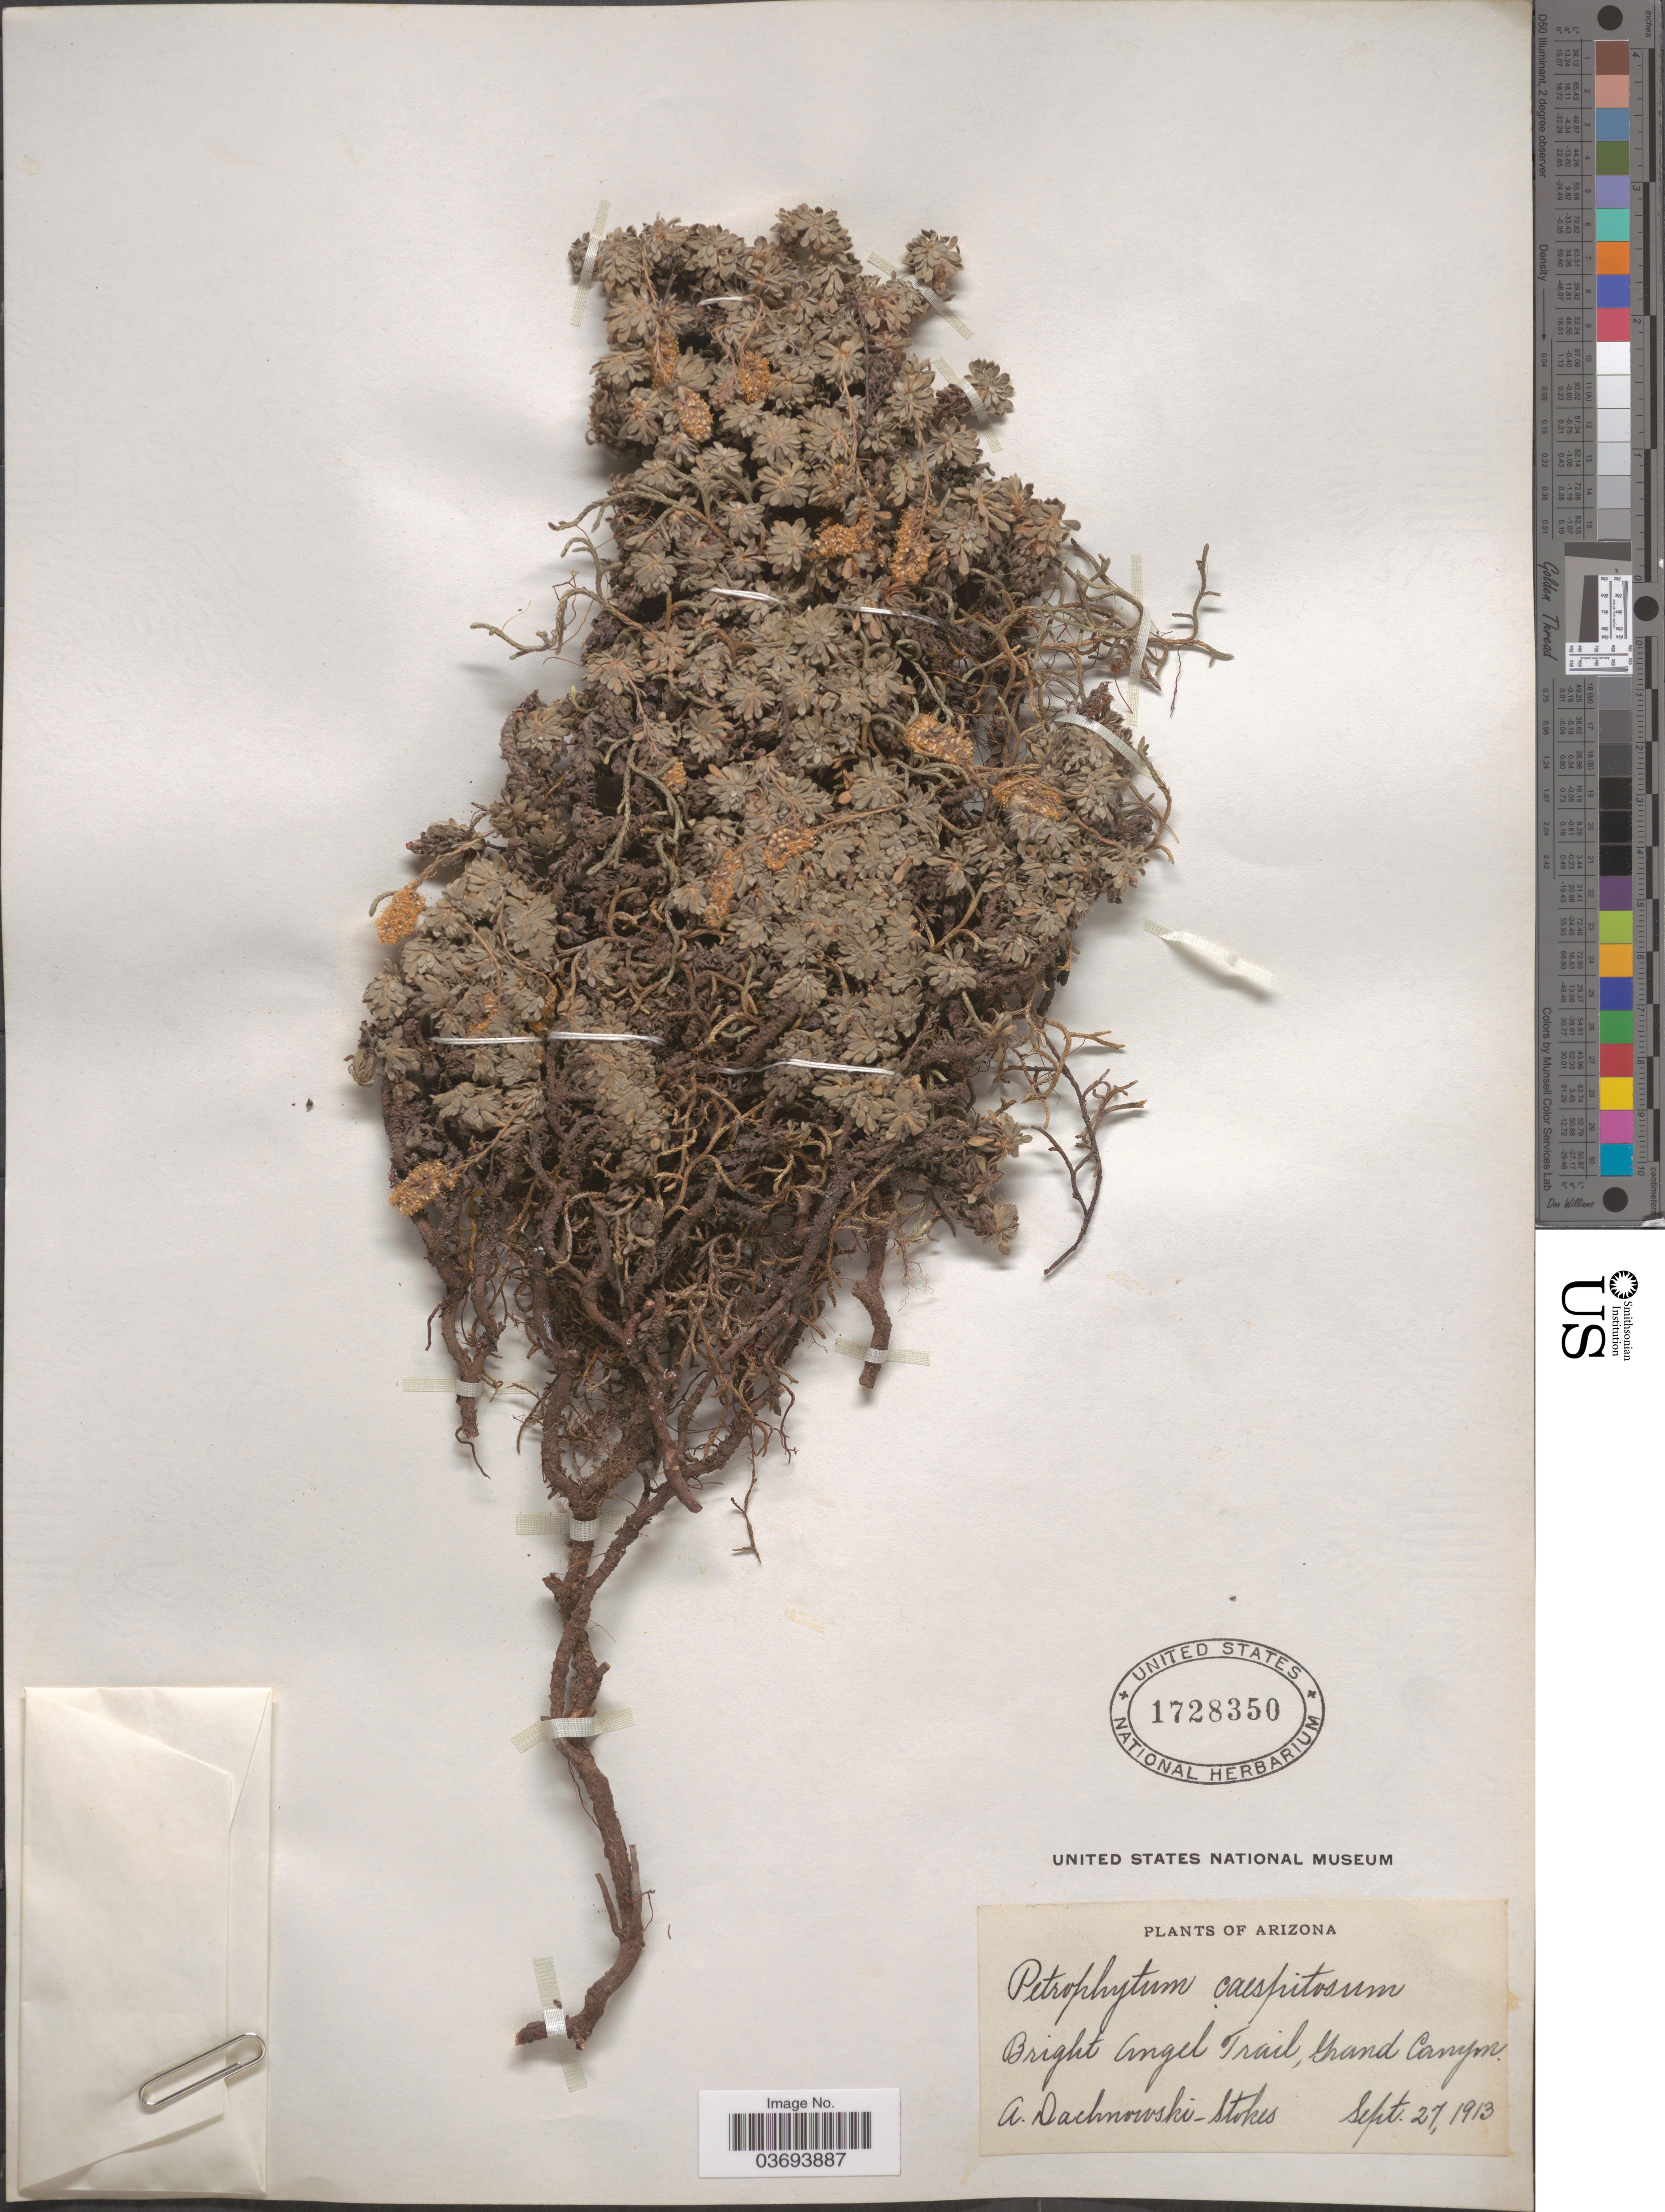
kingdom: Plantae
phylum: Tracheophyta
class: Magnoliopsida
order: Rosales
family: Rosaceae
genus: Petrophytum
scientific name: Petrophytum caespitosum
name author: (Nutt.) Rydb.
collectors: A. P. Dachnowski-Stokes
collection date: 1913-09-27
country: United States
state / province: Arizona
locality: Bright Angel Trail, Grand Canyon.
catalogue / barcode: US 1728350